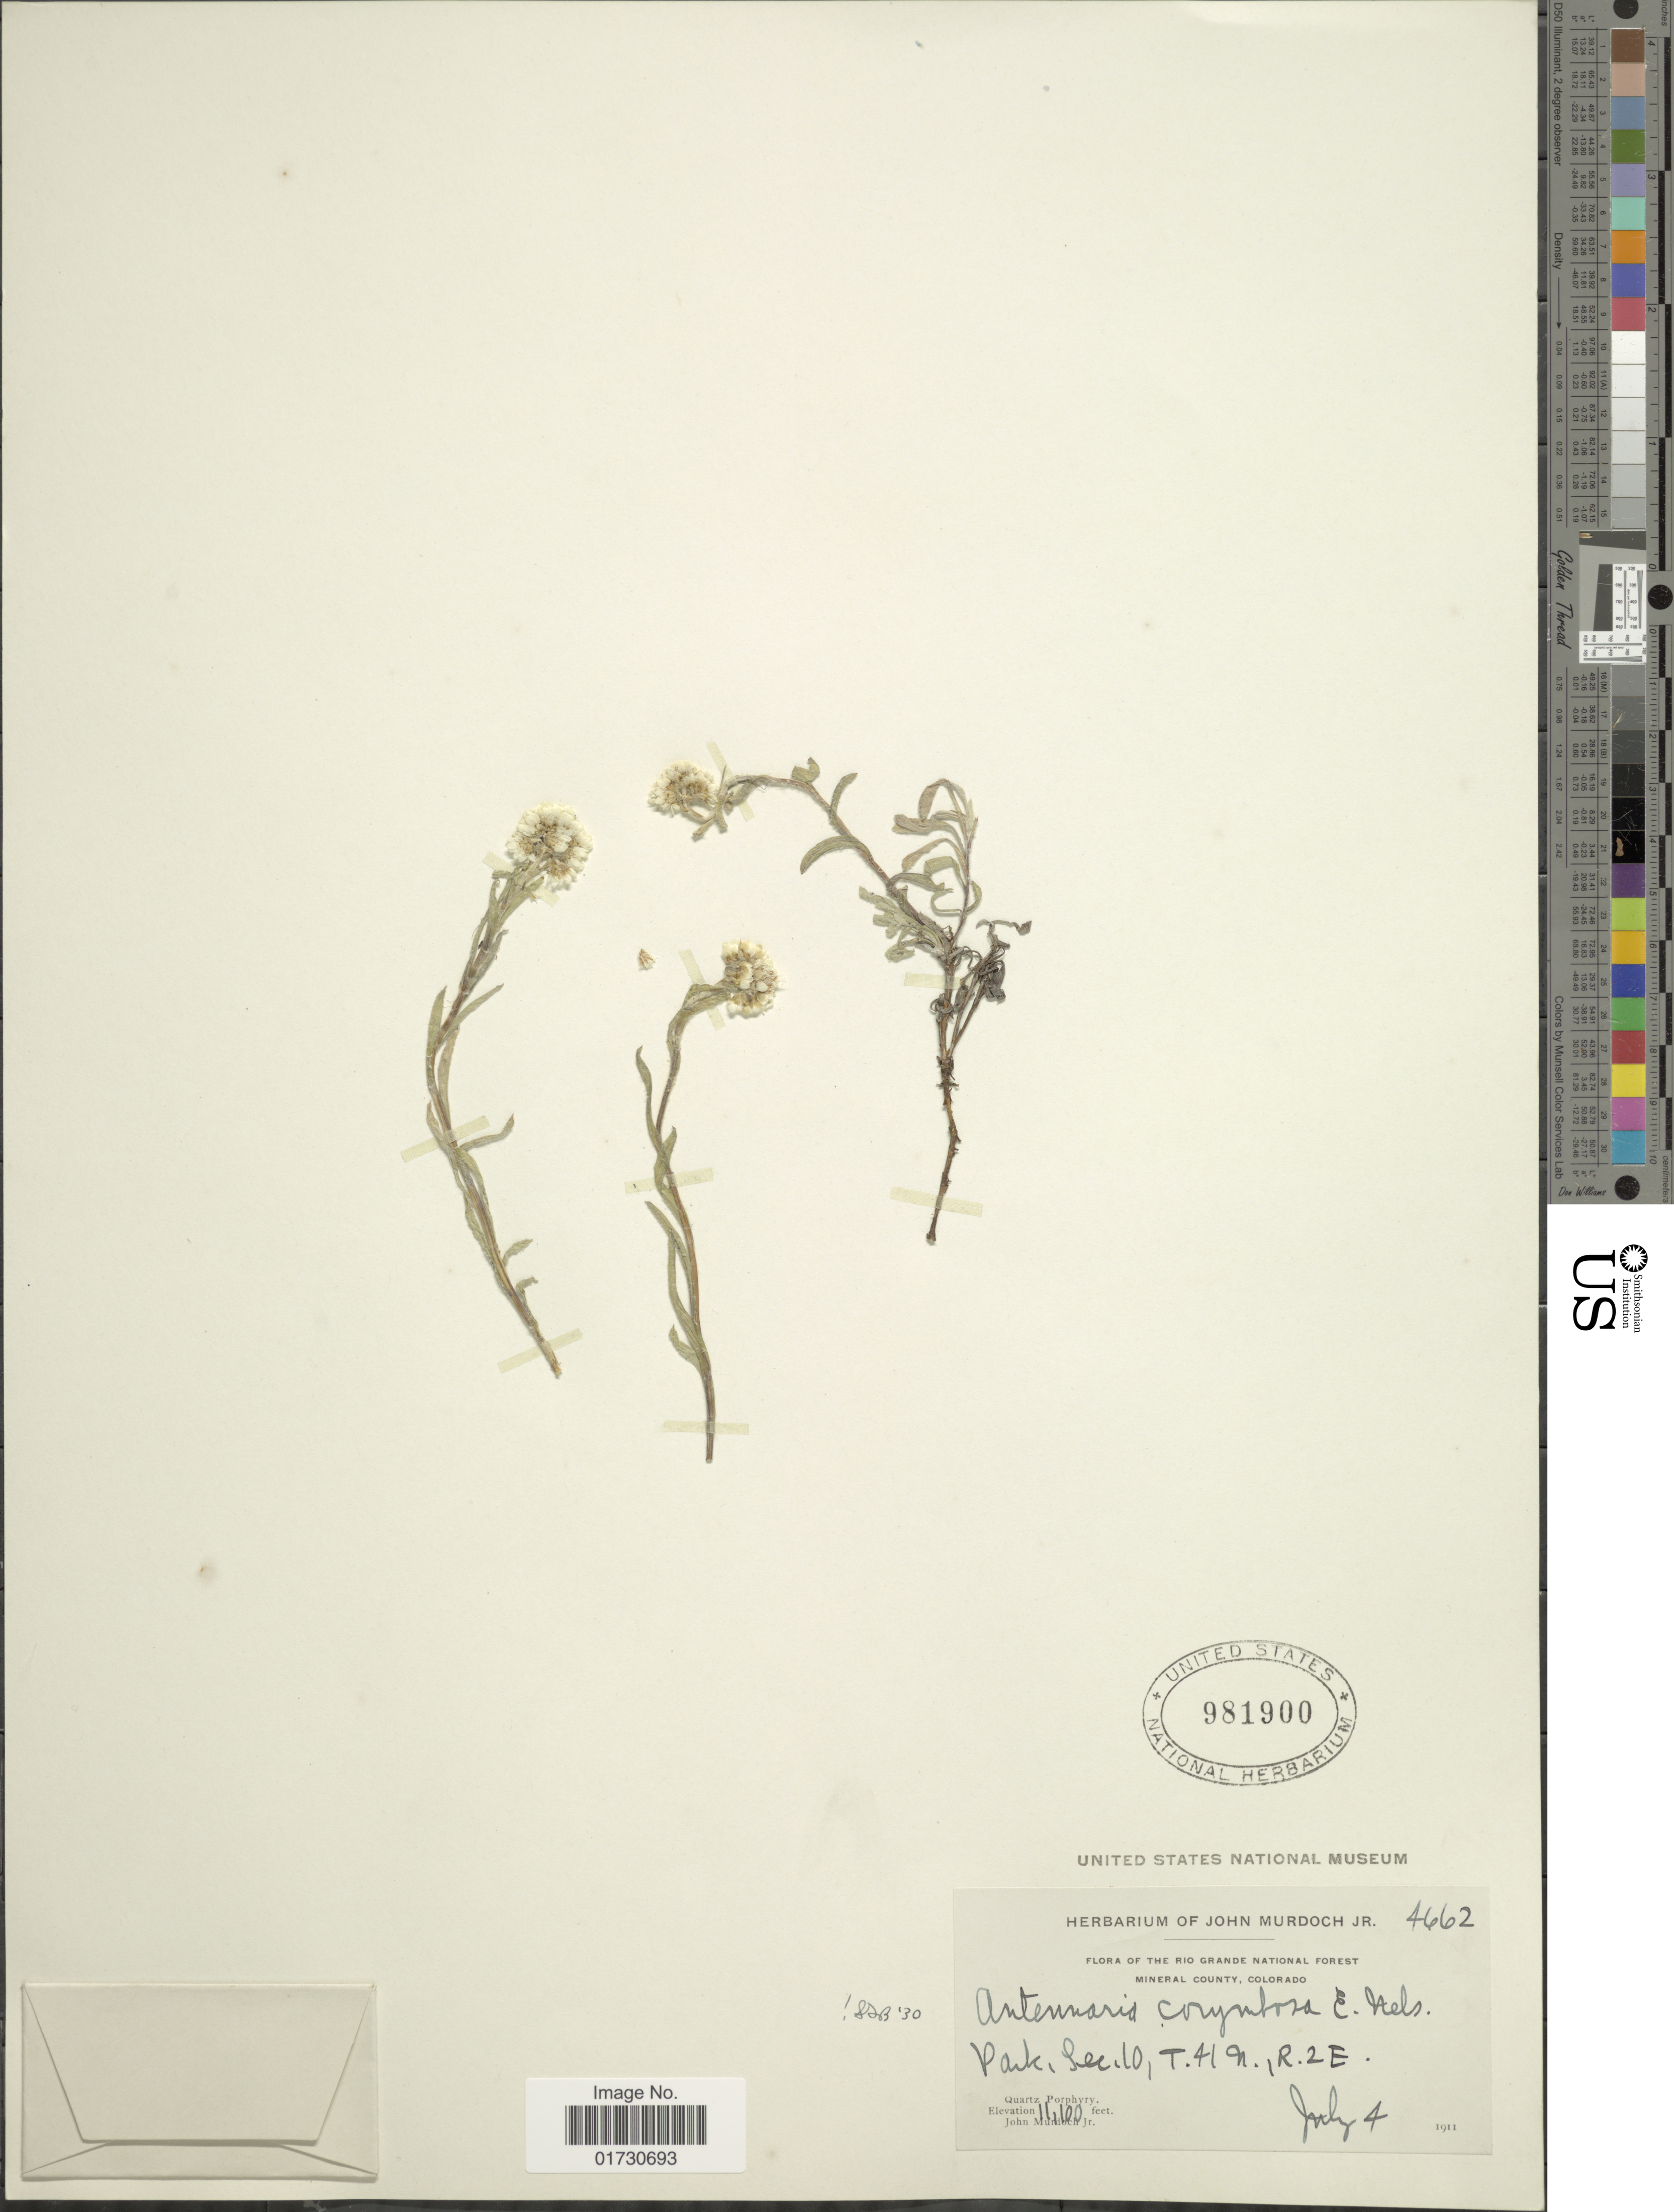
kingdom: Plantae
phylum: Tracheophyta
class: Magnoliopsida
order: Asterales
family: Asteraceae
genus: Antennaria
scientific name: Antennaria corymbosa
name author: E.E. Nelson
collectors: J. Murdoch Jr.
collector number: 4662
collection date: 1911-07-04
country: United States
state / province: Colorado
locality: The Rio Grande National Forest, Mineral County, Colorado, Park, Sec. 10, T.41 N., R.2E, Quartz Porphyty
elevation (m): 3383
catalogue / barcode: US 981900